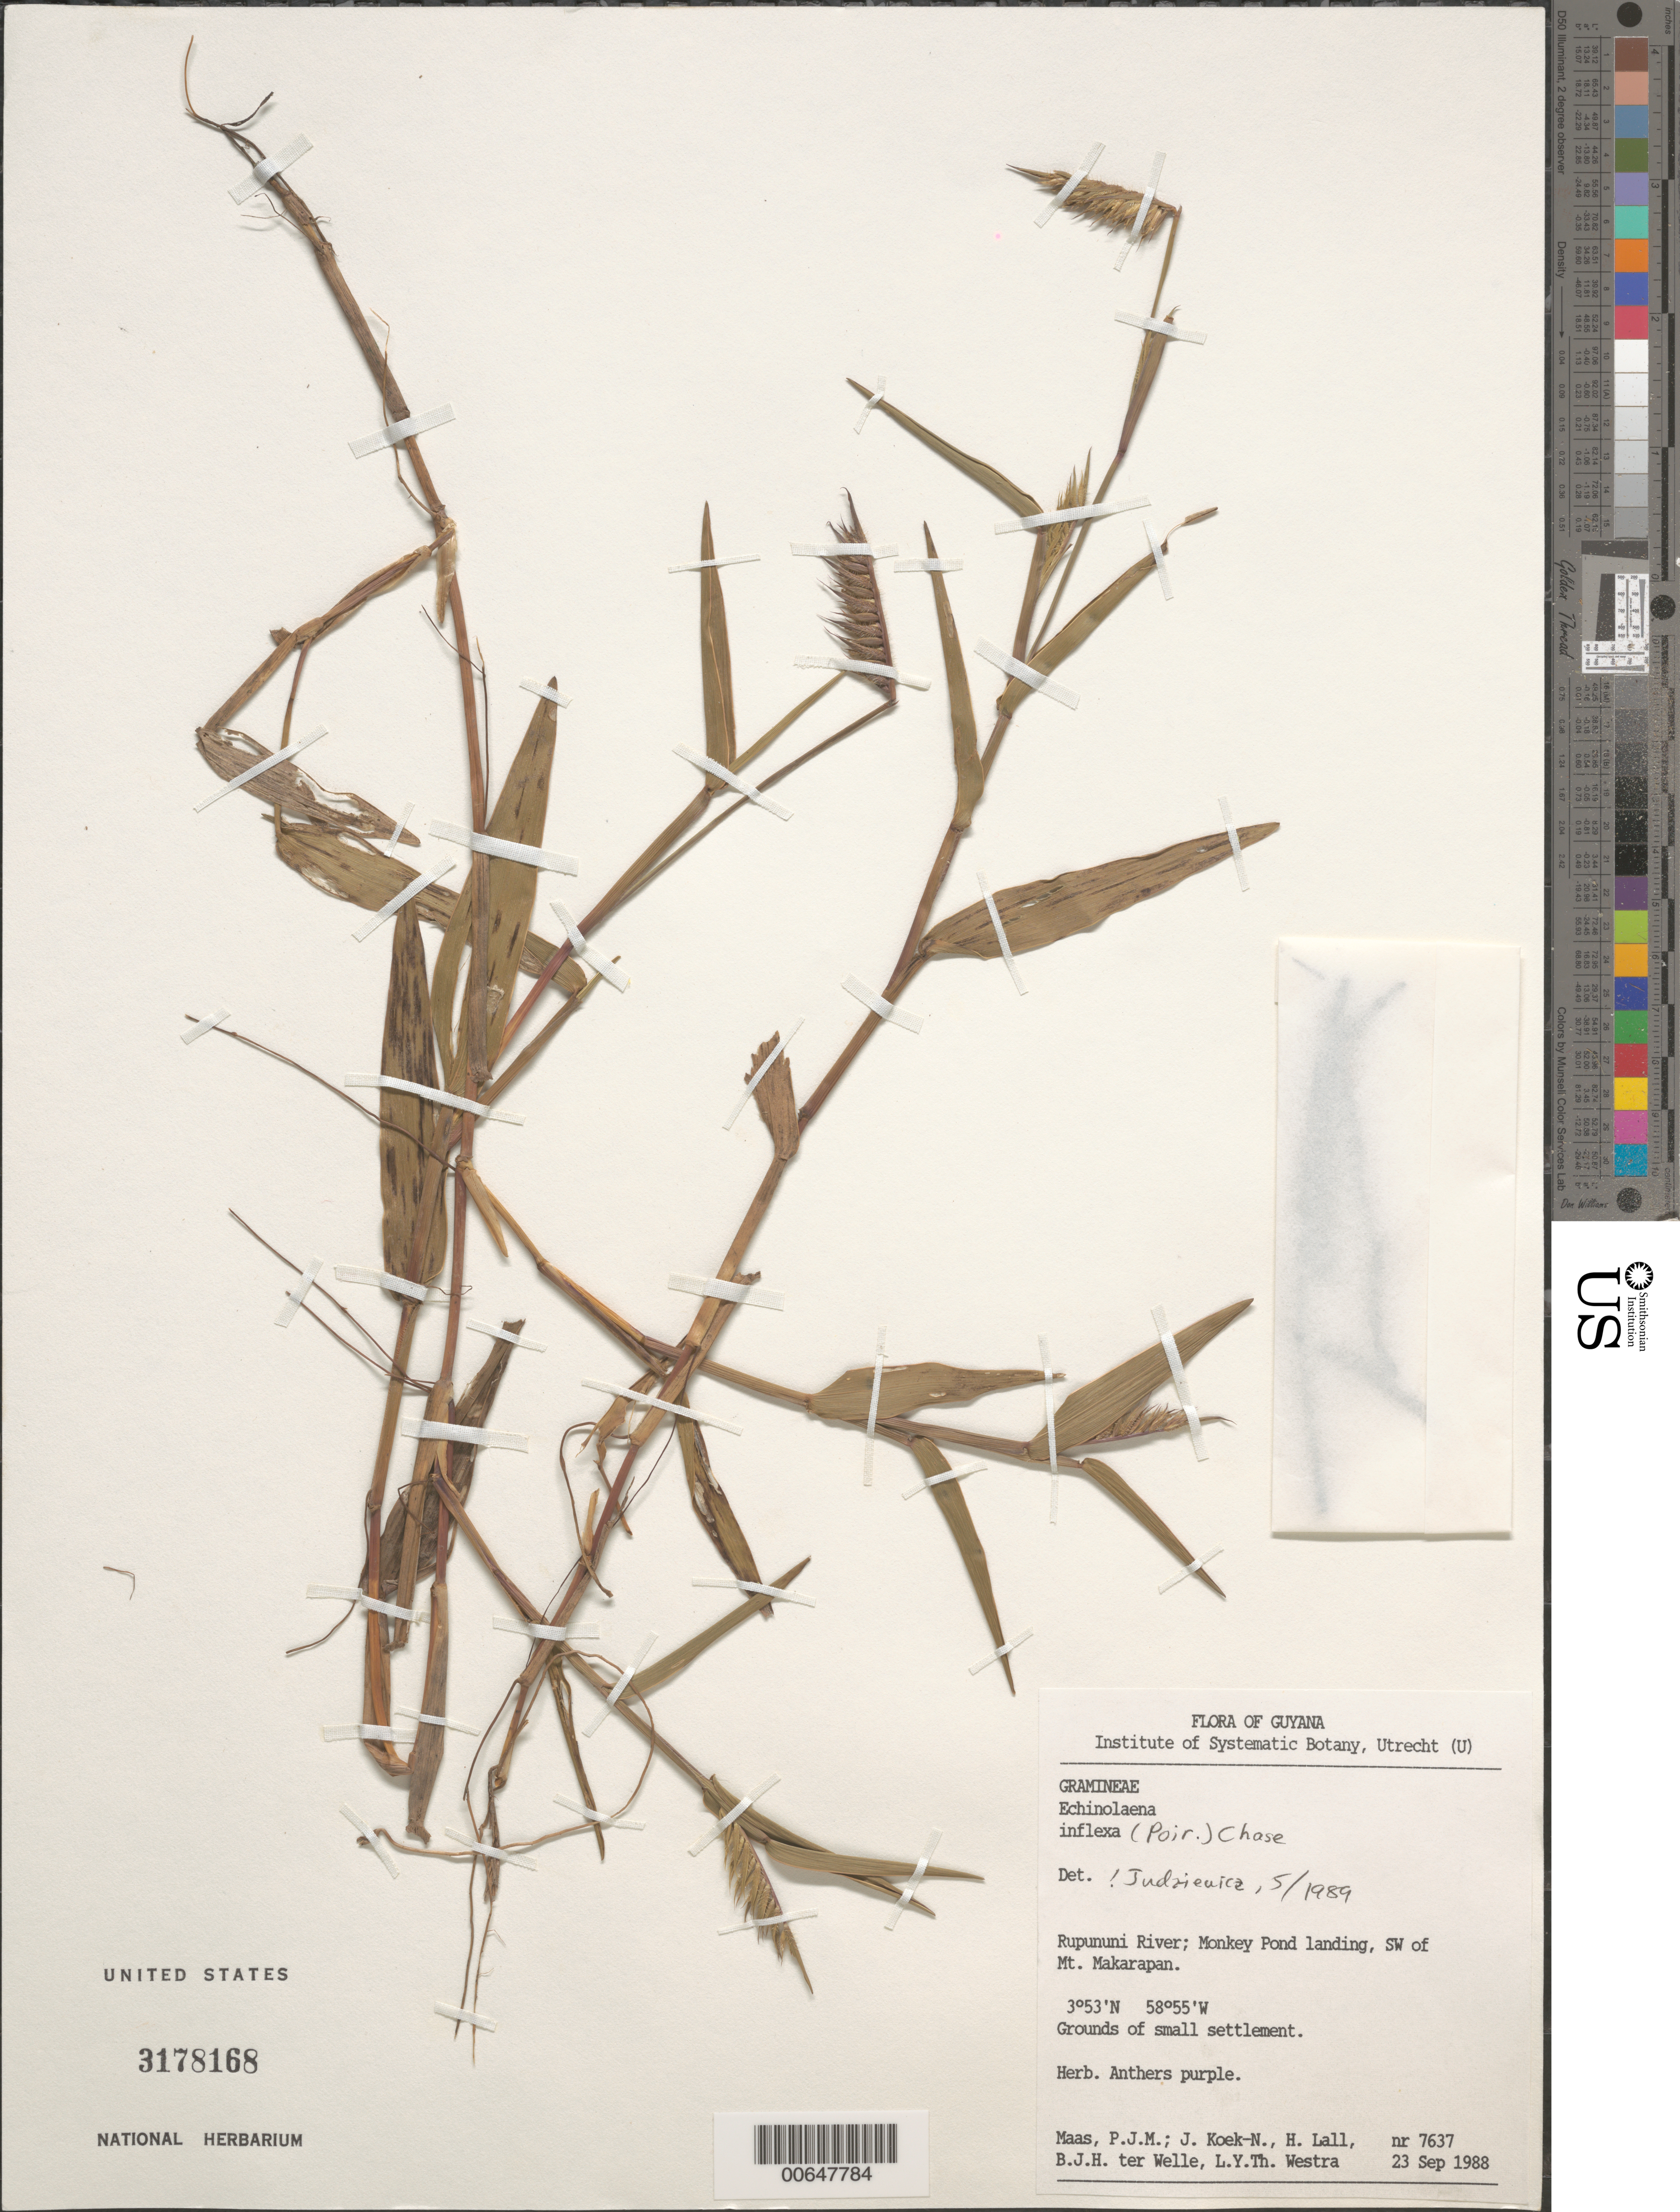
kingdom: Plantae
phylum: Tracheophyta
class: Liliopsida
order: Poales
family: Poaceae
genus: Echinolaena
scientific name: Echinolaena inflexa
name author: (Poir.) Chase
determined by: Judziewicz, E. J.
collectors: P. Maas, J. Koek-Noorman, H. Lall, B. Welle & L. Y. T. Westra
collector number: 7637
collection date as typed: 23-Sep-88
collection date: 1988-09-23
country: Guyana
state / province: U. Takutu-U. Essequibo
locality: Monkey Pond landing, SW of Mt. Makarapan; Rupununi River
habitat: Ground of small settlement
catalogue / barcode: US 3178168